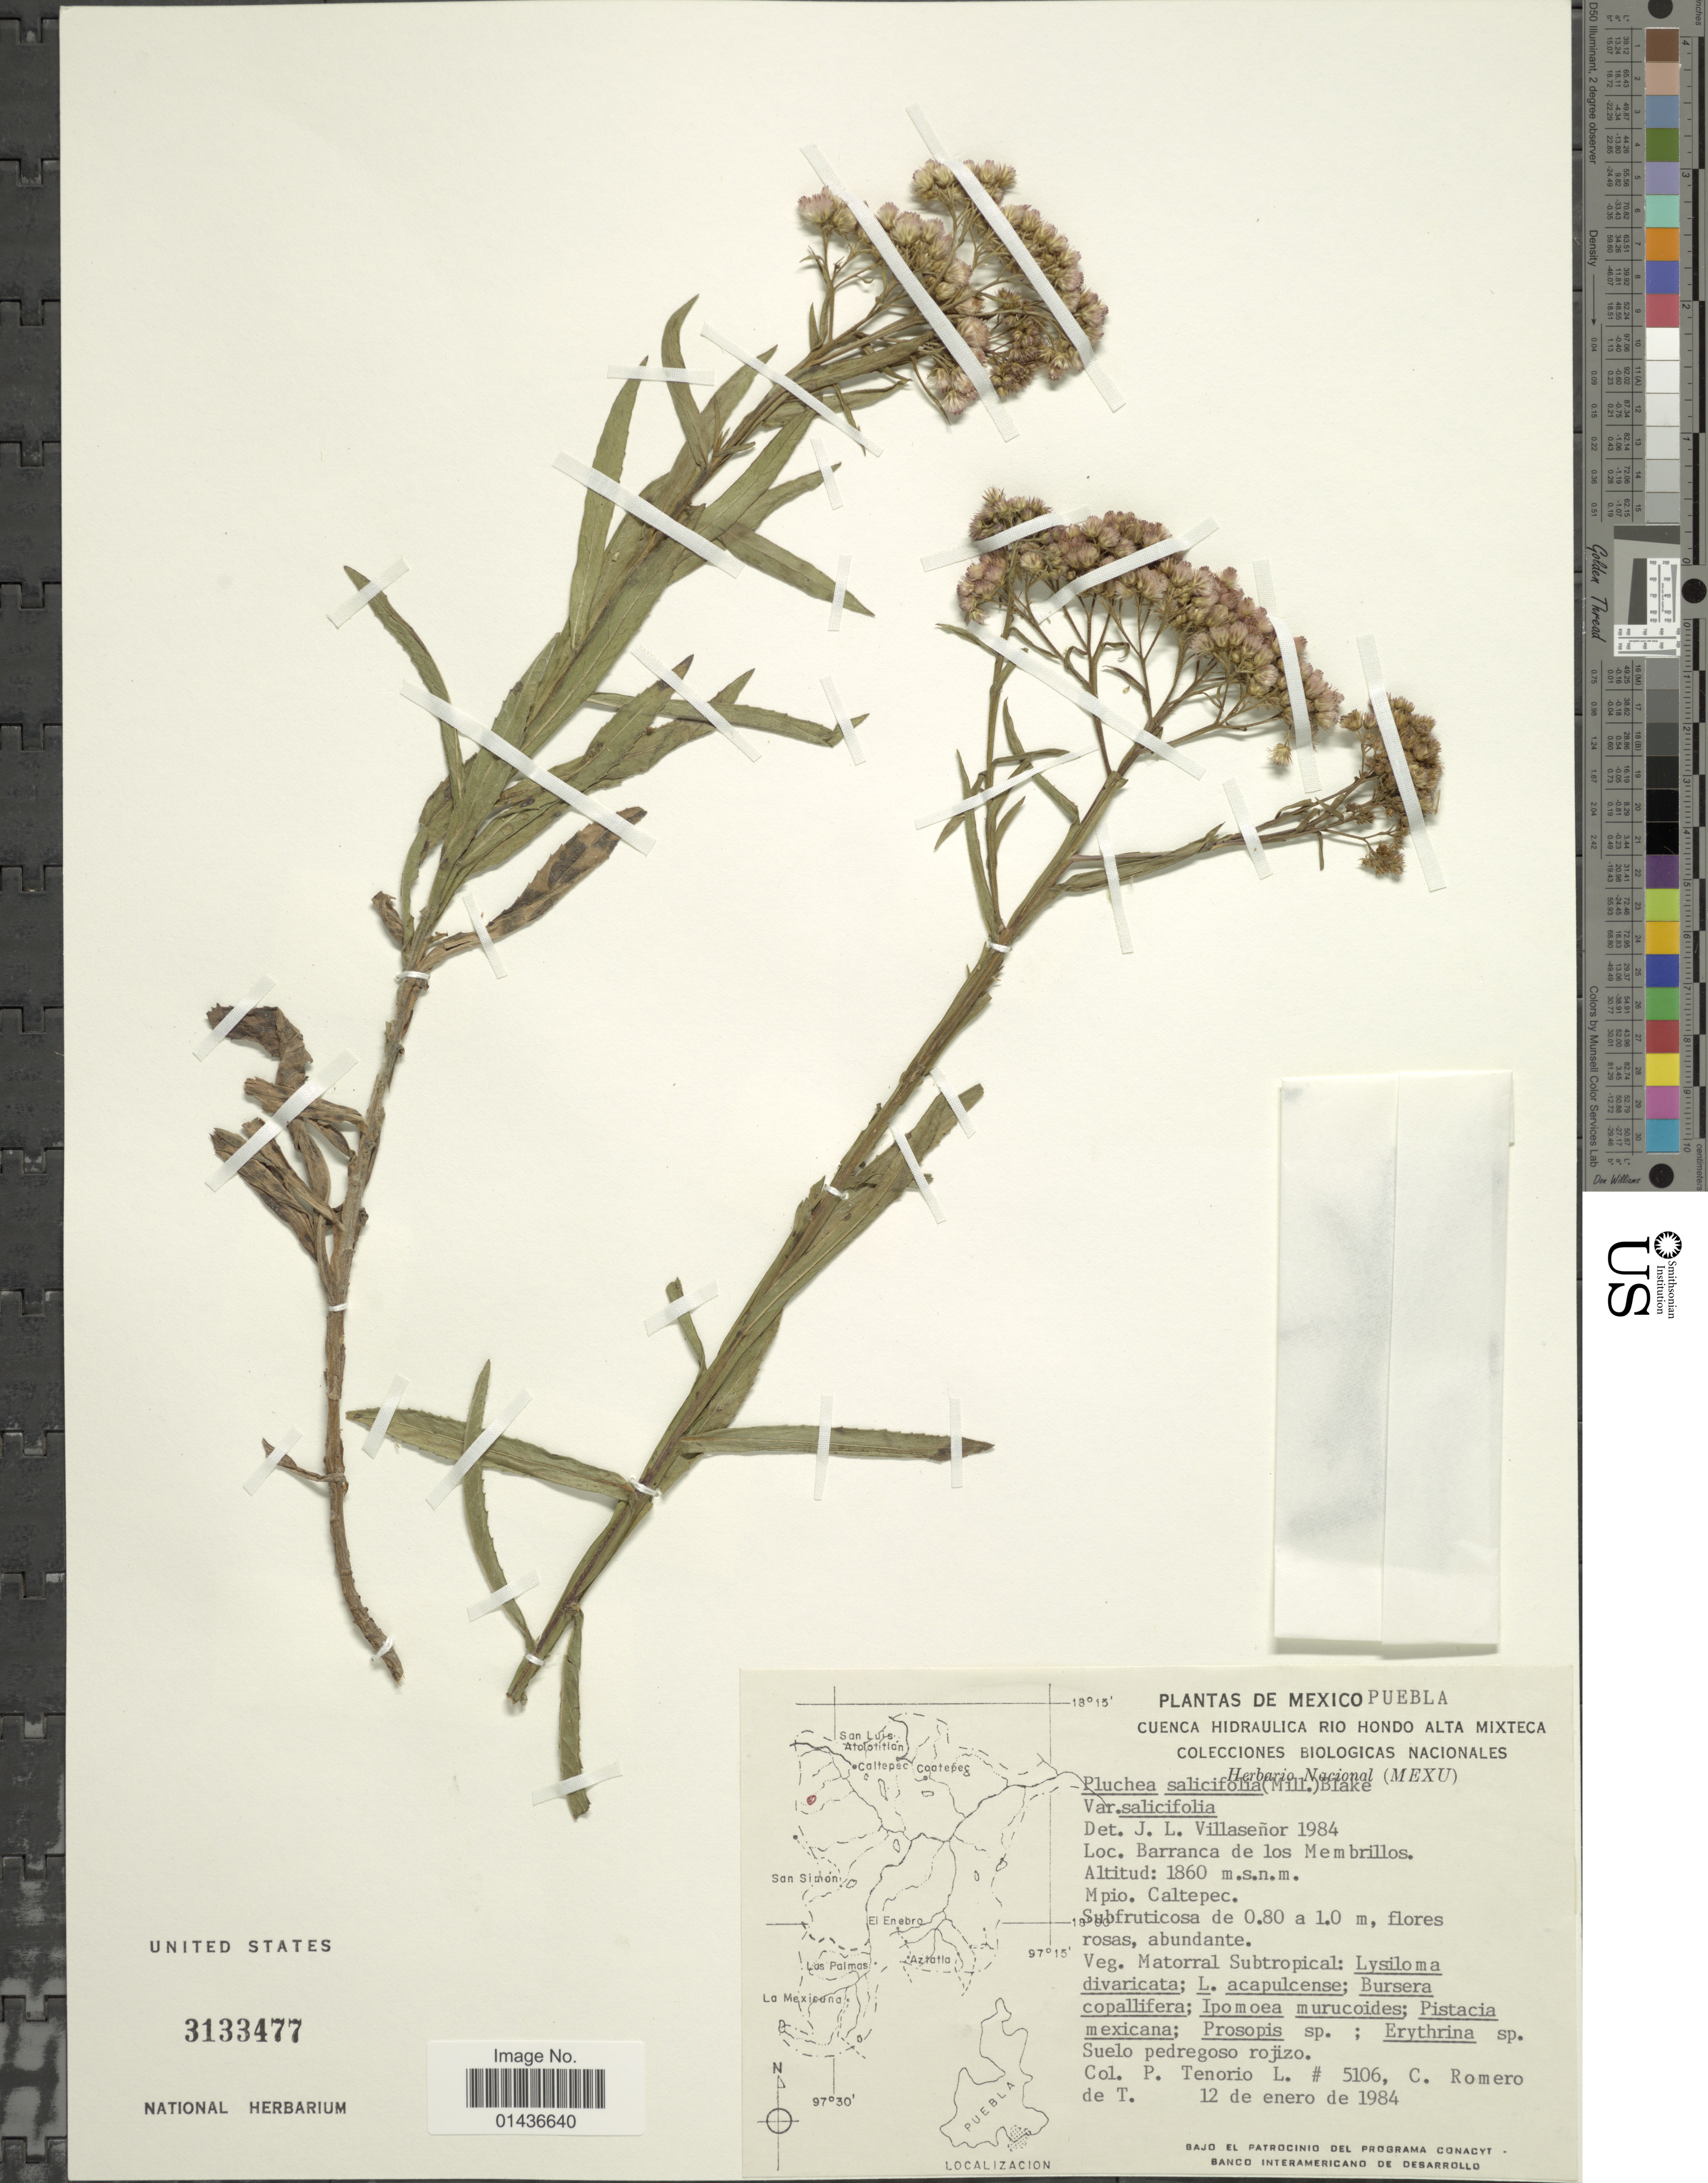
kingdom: Plantae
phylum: Tracheophyta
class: Magnoliopsida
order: Asterales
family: Asteraceae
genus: Pluchea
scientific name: Pluchea salicifolia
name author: (Mill.) S.F. Blake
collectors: P. Tenorio L. & C. Romero de T.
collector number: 5106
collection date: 1984-01-12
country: Mexico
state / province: Puebla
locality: Barranca de los Membrillos, Mpio. Caltepec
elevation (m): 1860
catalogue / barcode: US 3133477